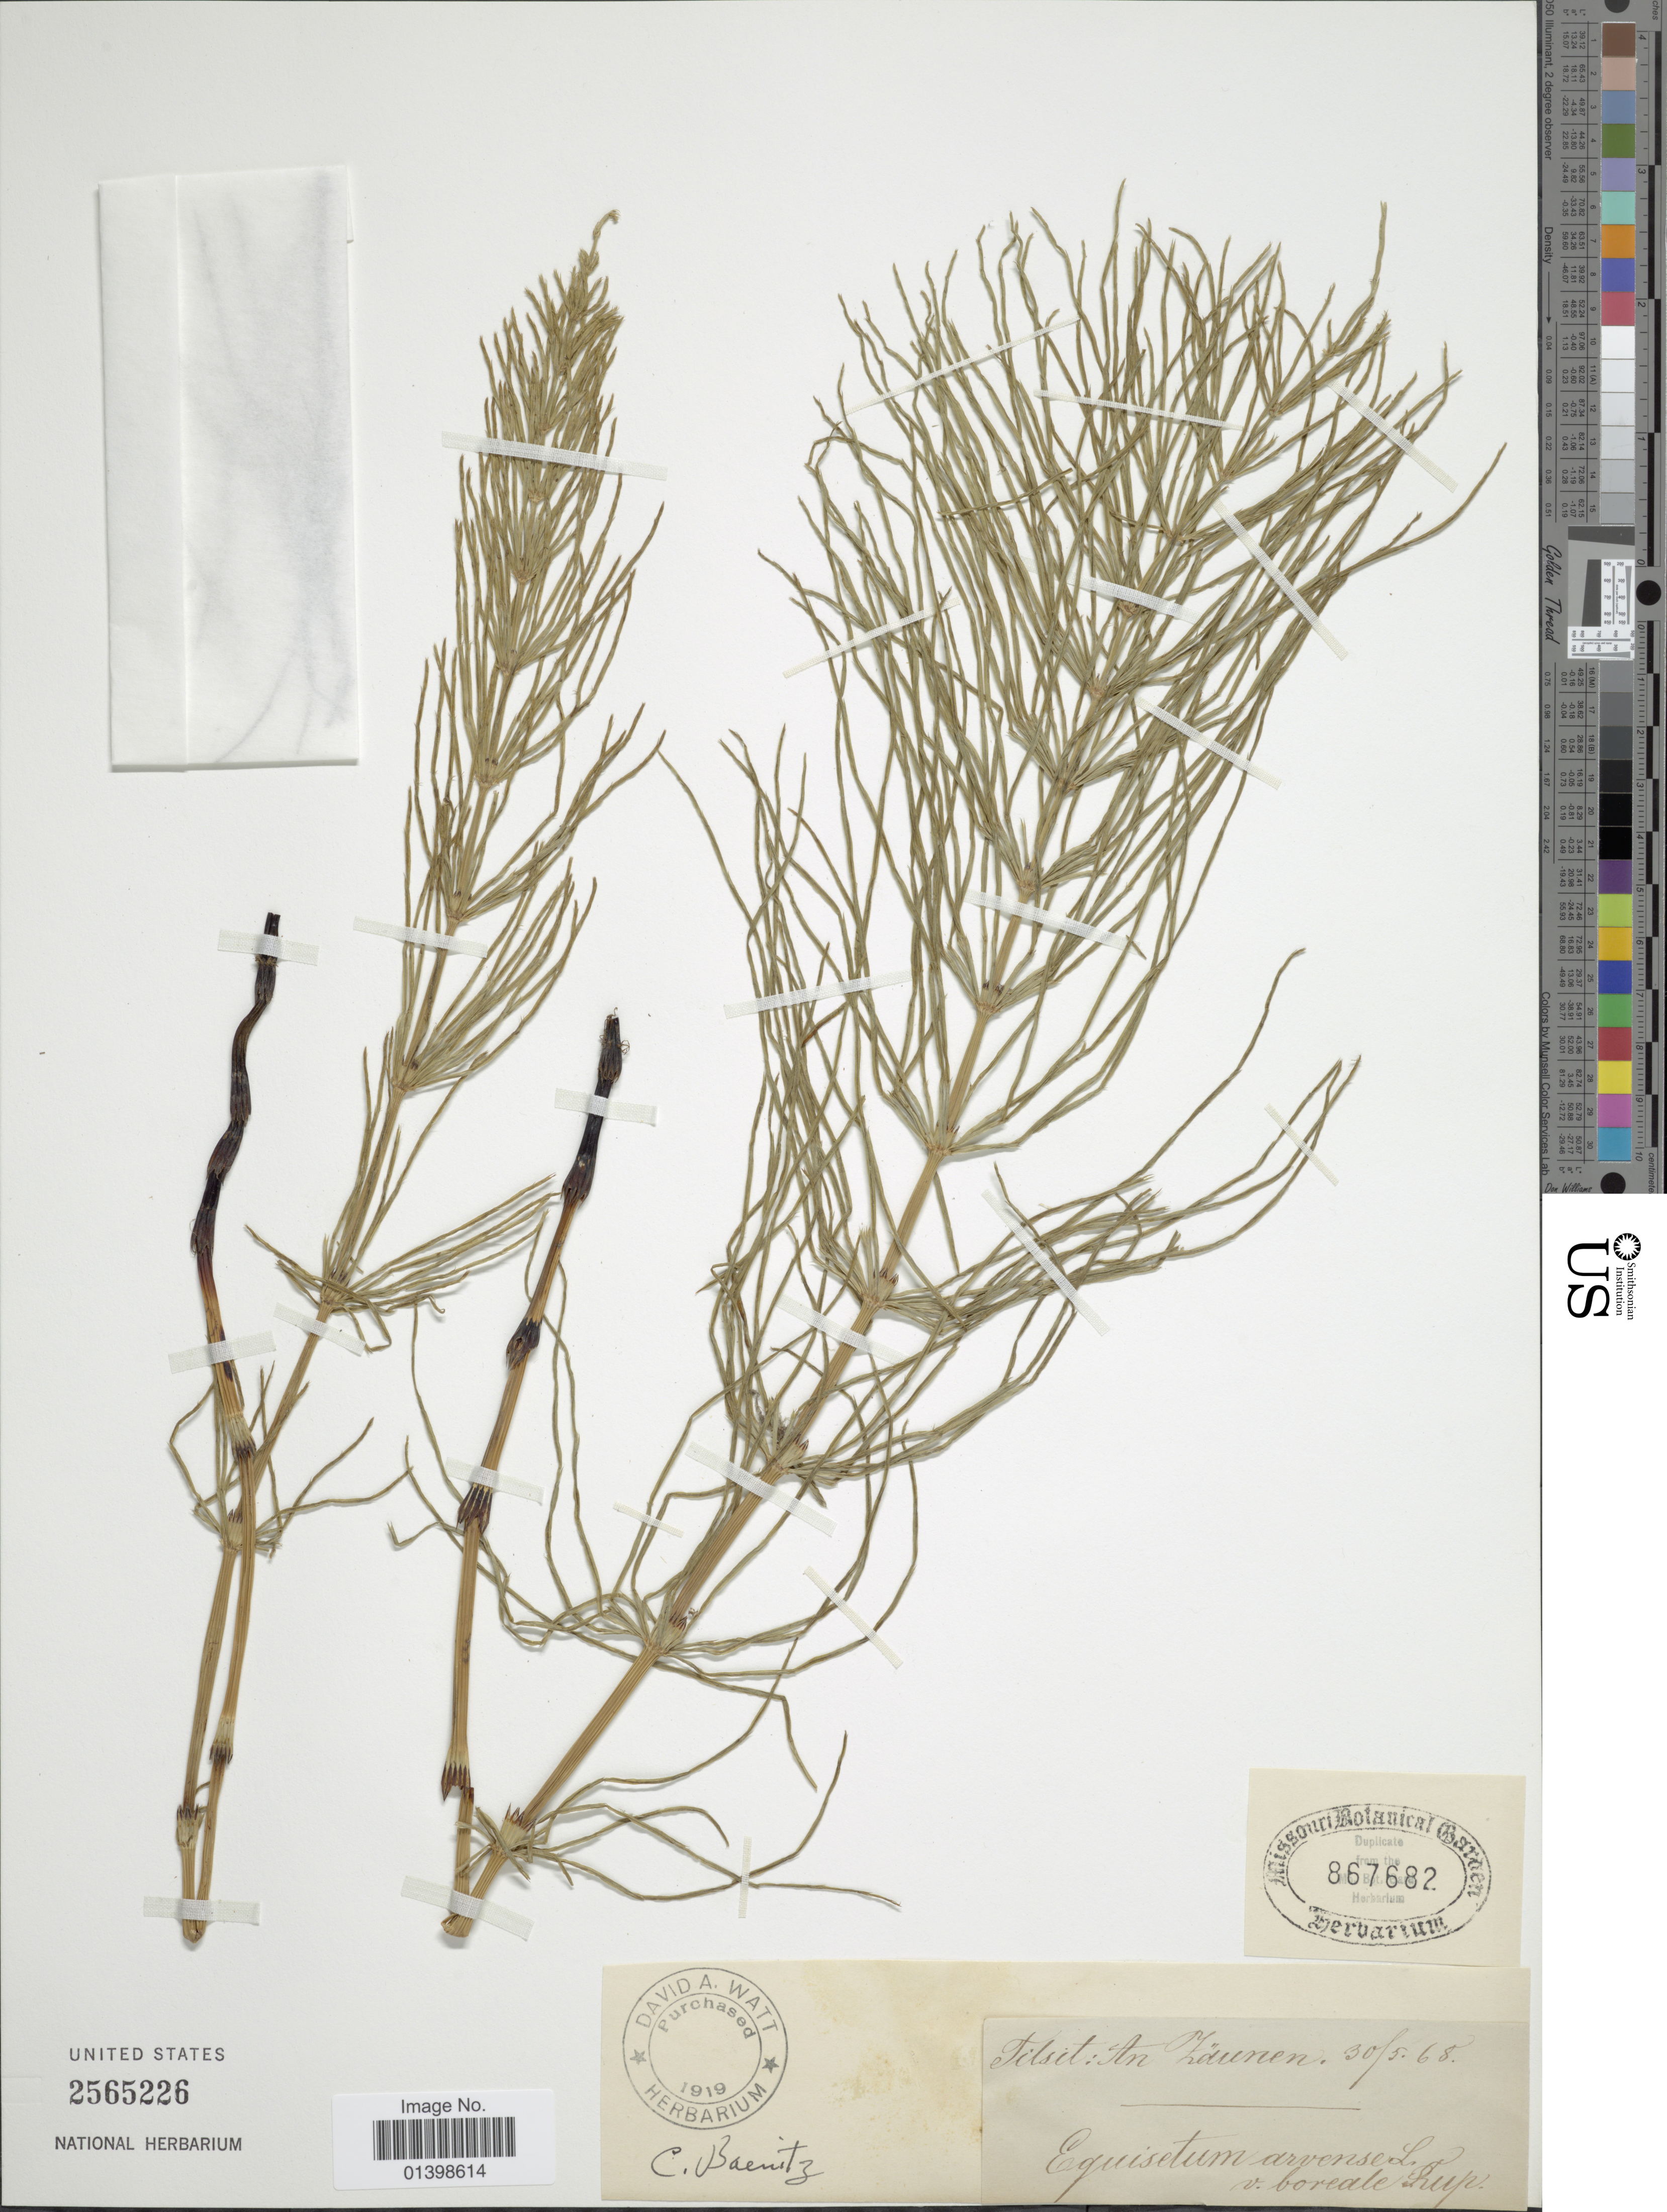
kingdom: Plantae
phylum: Tracheophyta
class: Polypodiopsida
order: Equisetales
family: Equisetaceae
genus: Equisetum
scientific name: Equisetum arvense var. boreale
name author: (Bong.) Rupr.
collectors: C. G. Baenitz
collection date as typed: Transcribed d/m/y: 30/5/68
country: Lithuania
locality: Tilsil: An Läunen [interpreted]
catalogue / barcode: US 2565226